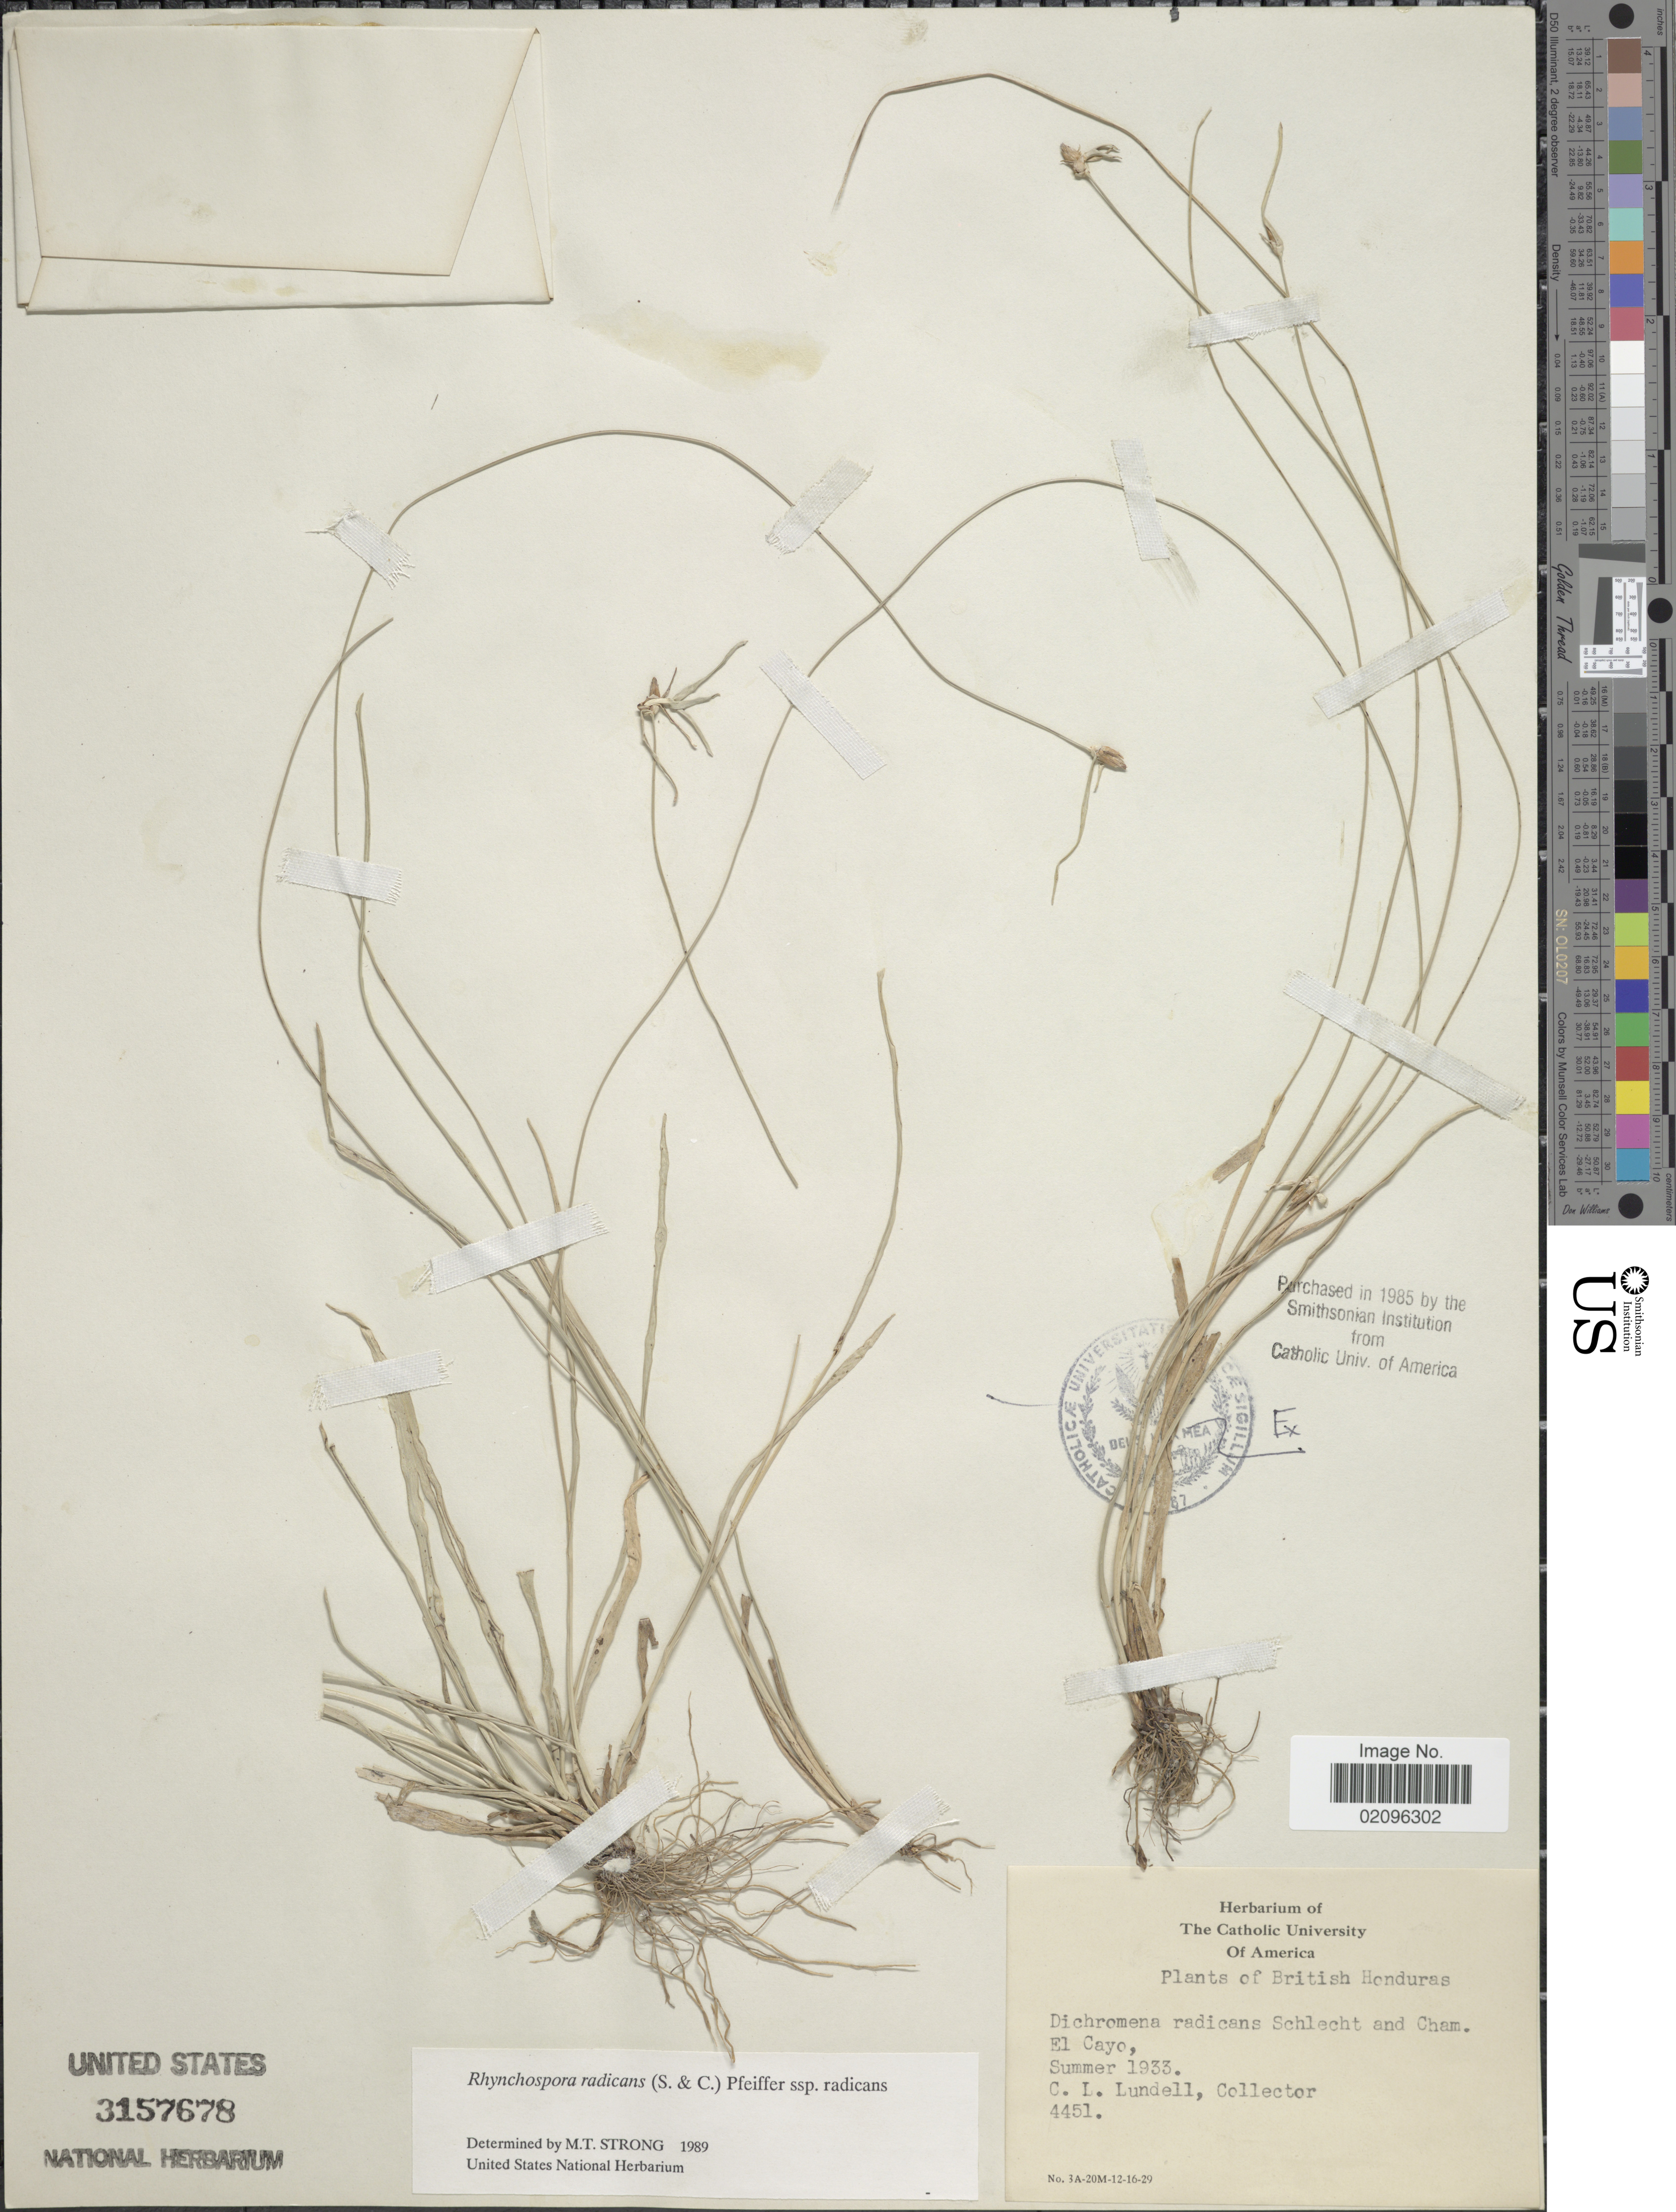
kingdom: Plantae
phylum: Tracheophyta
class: Liliopsida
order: Poales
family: Cyperaceae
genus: Rhynchospora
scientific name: Rhynchospora radicans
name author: (Schltdl. & Cham.) H. Pfeiff.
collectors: C. L. Lundell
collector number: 4451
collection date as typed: Summer 1933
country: Belize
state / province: Cayo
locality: El Cayo. British Honduras,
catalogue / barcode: US 3157678